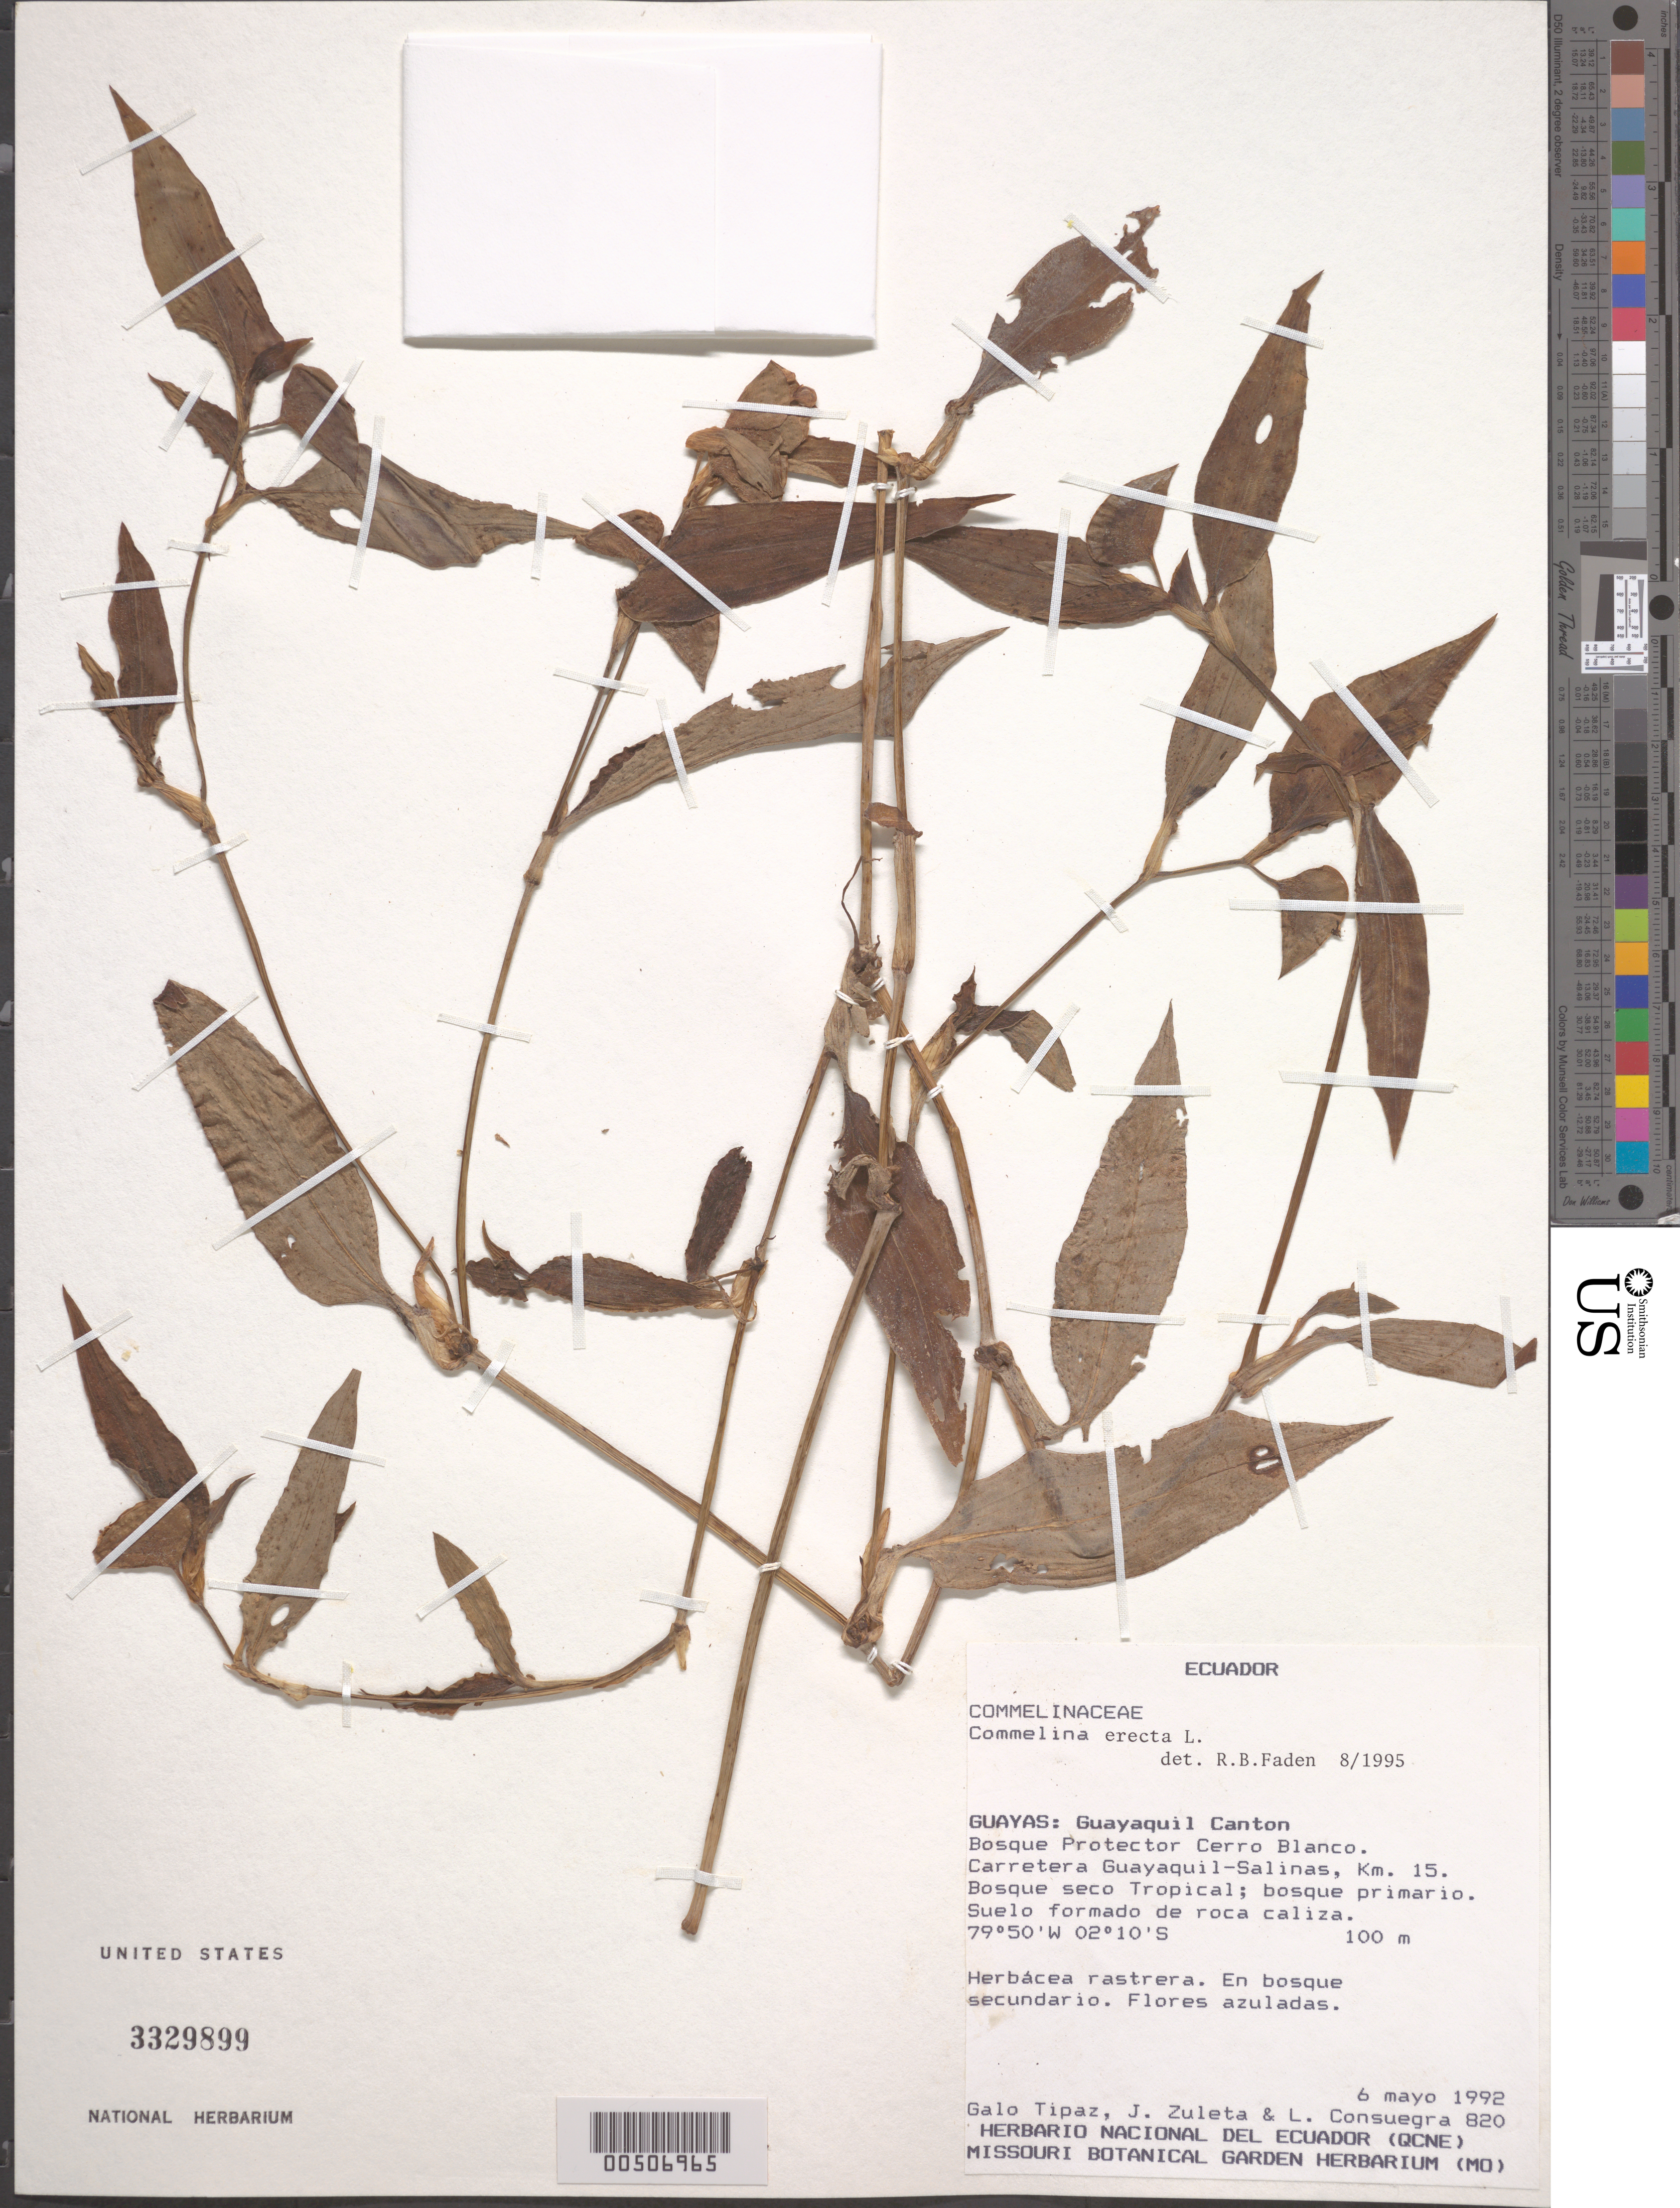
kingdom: Plantae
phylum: Tracheophyta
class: Liliopsida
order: Commelinales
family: Commelinaceae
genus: Commelina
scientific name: Commelina erecta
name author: L.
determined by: Faden, Robert B., (US), Smithsonian Institution - National Museum of Natural History (UNITED STATES)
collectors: G. Tipaz, J. Zuleta & L. Consuegra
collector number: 820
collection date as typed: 06 May 1992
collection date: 1992-05-06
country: Ecuador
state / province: Guayas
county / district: Guayaquil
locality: Guayaquil Canton, Carretera Guayaquil-Salinas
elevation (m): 100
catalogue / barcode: US 3329899